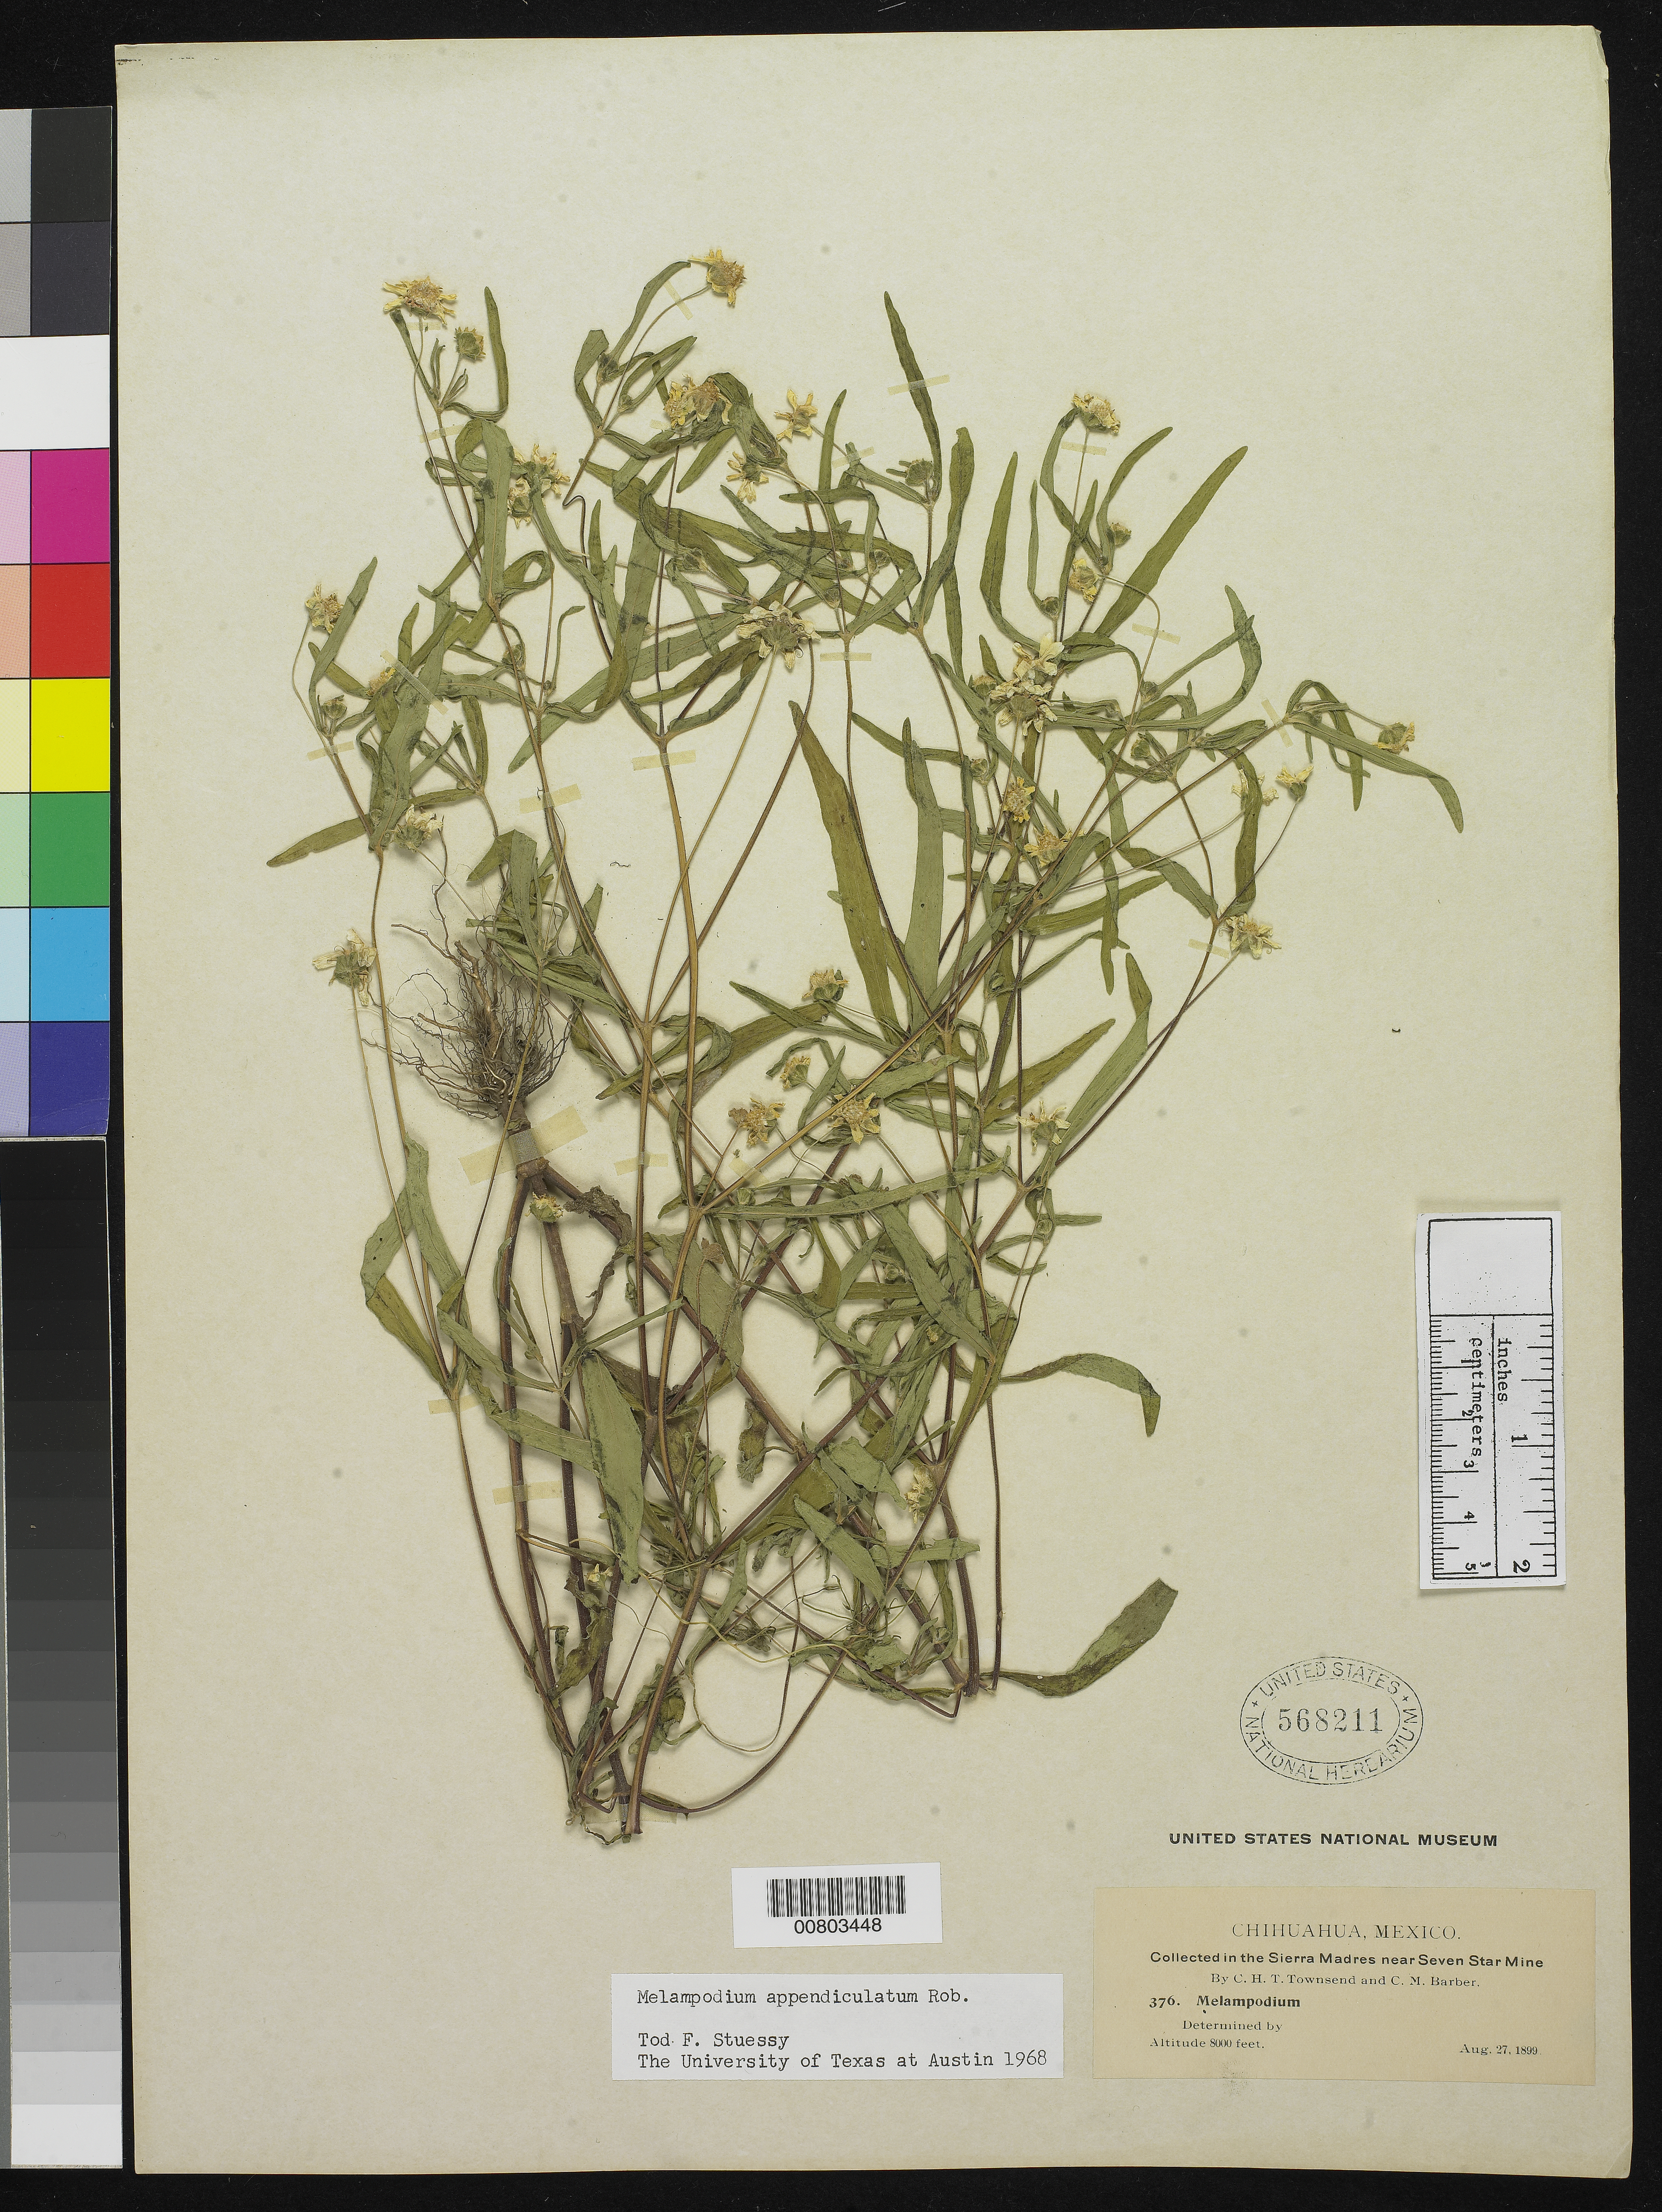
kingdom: Plantae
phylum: Tracheophyta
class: Magnoliopsida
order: Asterales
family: Asteraceae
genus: Melampodium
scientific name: Melampodium appendiculatum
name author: B.L. Rob.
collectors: C. H. T. Townsend & C. Barber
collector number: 376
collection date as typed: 27 Aug 1899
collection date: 1899-08-27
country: Mexico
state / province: Chihuahua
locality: Sierra Madre near Seven Star Mine, Chihuahua.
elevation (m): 2438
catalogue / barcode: US 568211